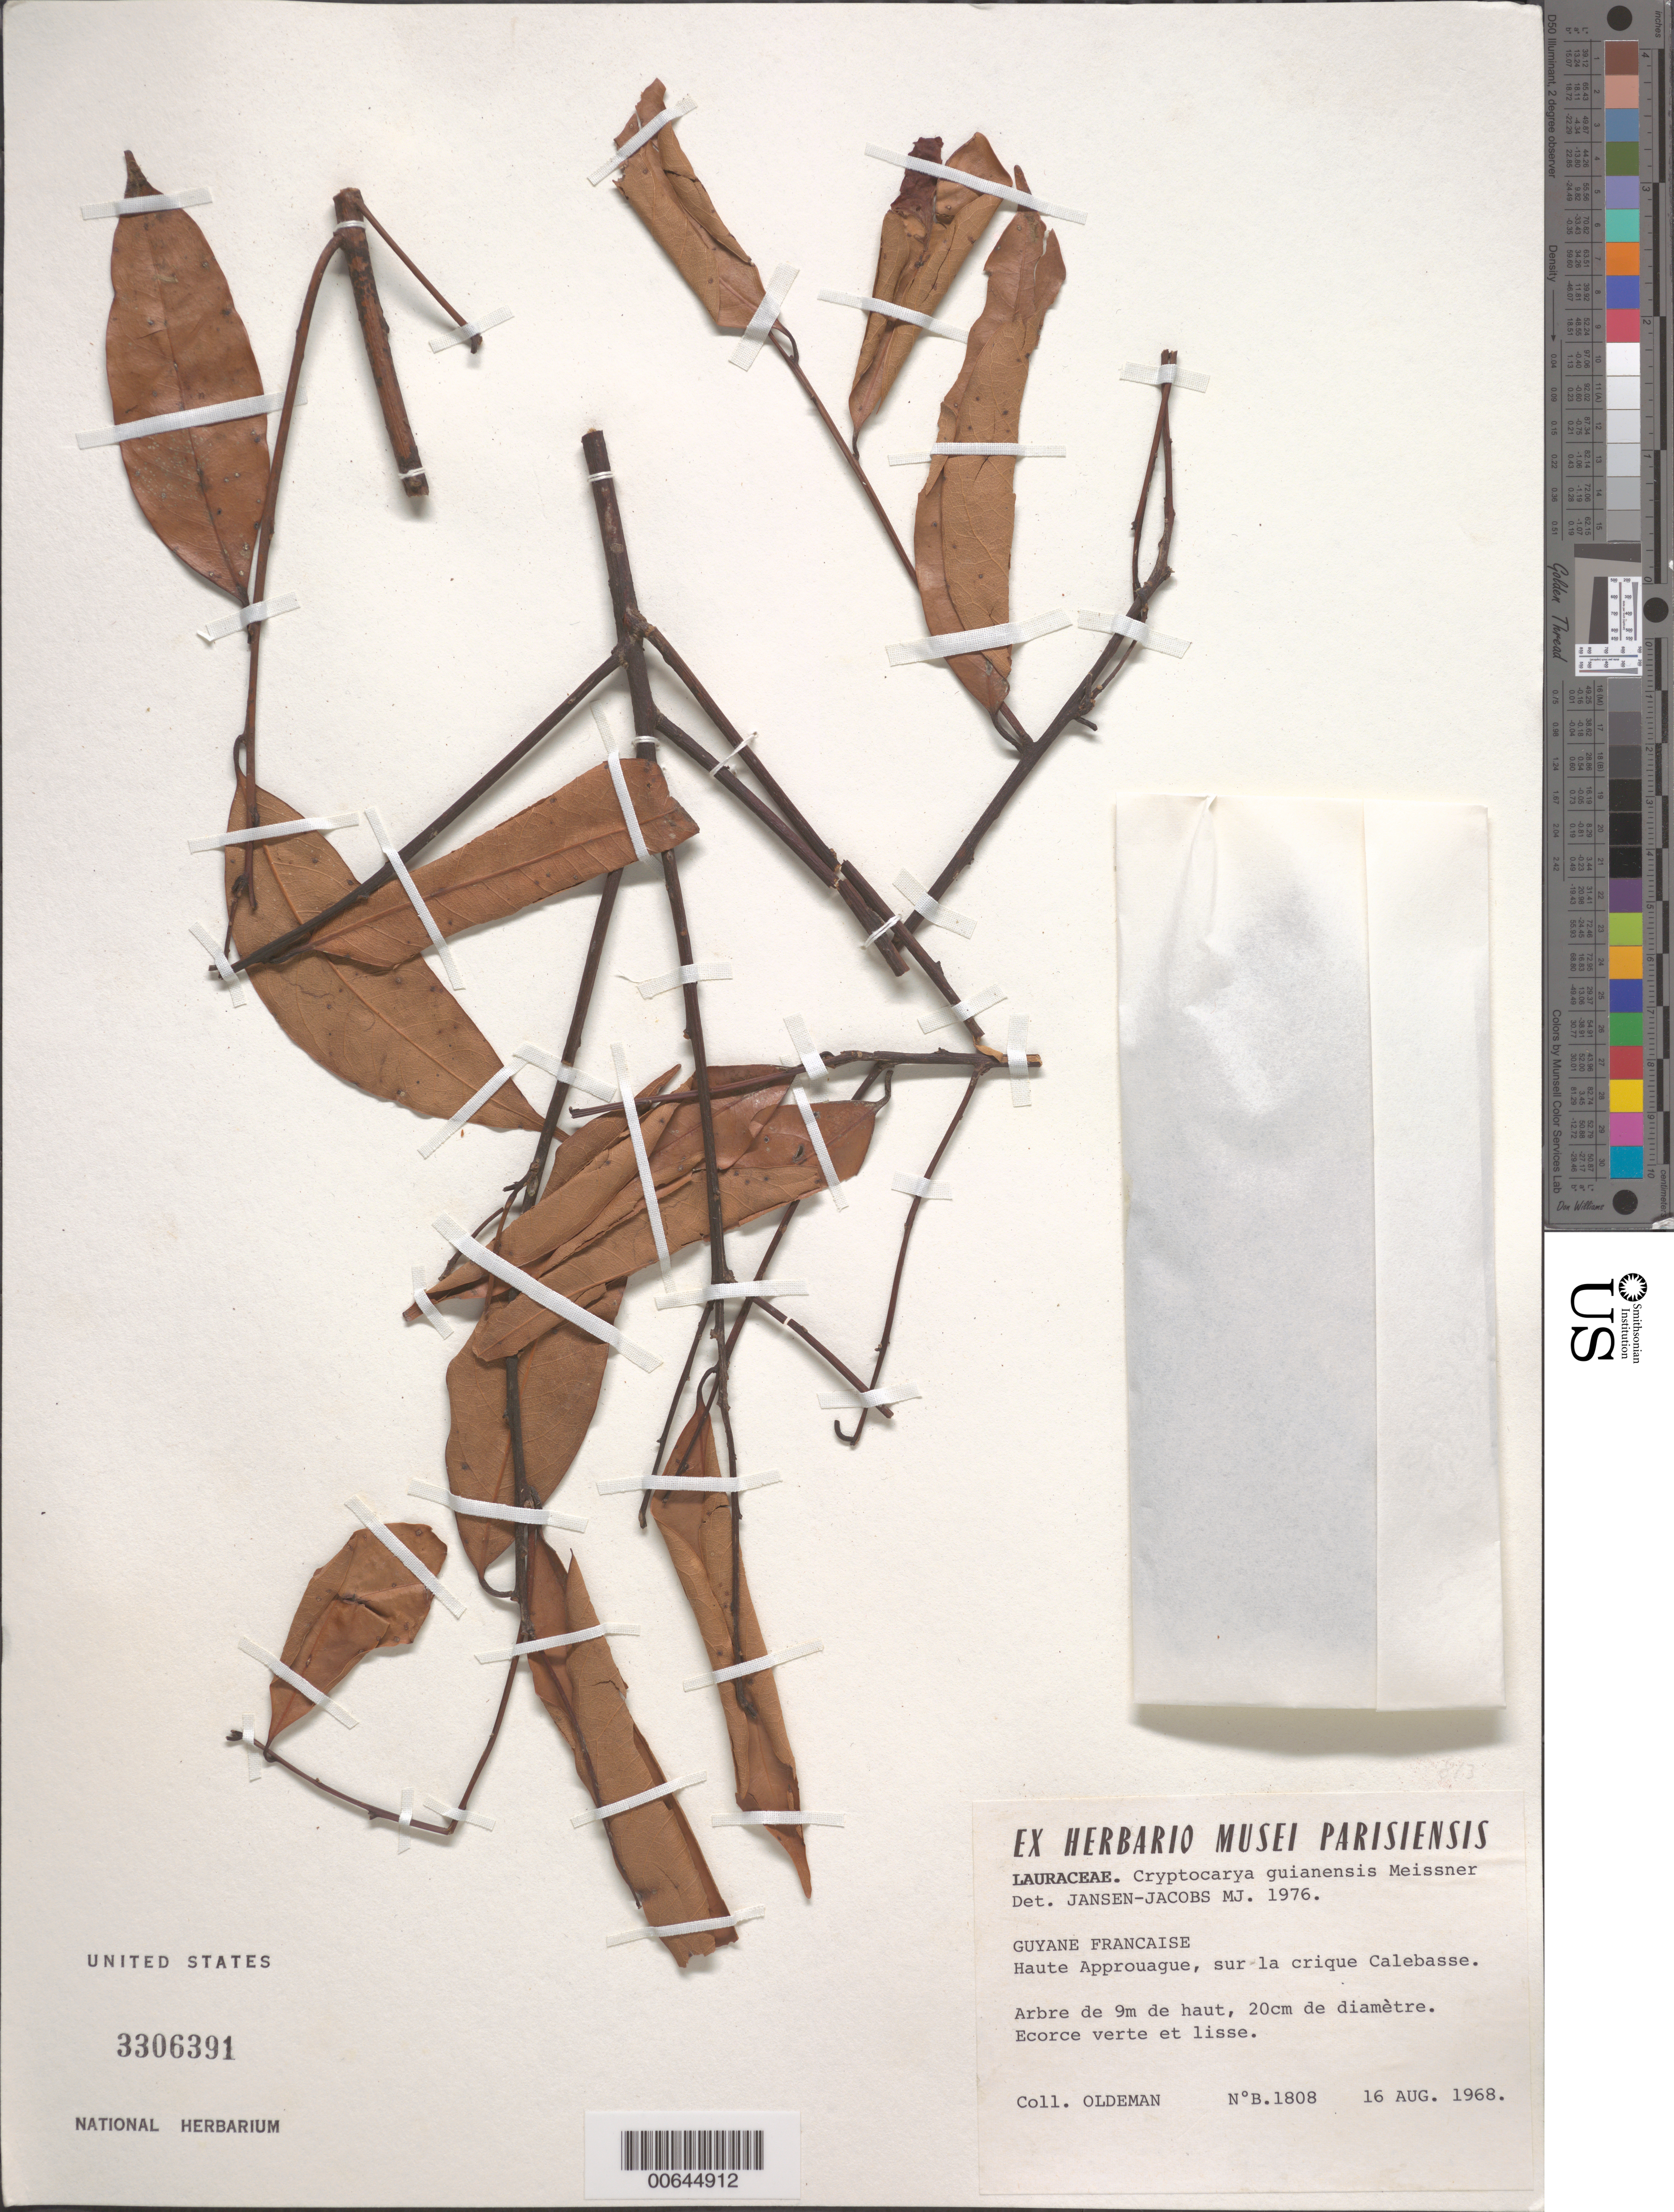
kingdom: Plantae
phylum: Tracheophyta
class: Magnoliopsida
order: Laurales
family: Lauraceae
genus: Cryptocarya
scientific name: Cryptocarya guianensis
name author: Meisn.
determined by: Jansen-Jacobs, M. J., (U), Nationaal Herbarium Nederland, Utrecht University branch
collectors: R. Oldeman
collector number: B 1808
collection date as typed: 16-Aug-68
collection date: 1968-08-16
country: French Guiana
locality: Crique Calebasse - Bassin du Haut-Approuague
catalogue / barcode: US 3306391